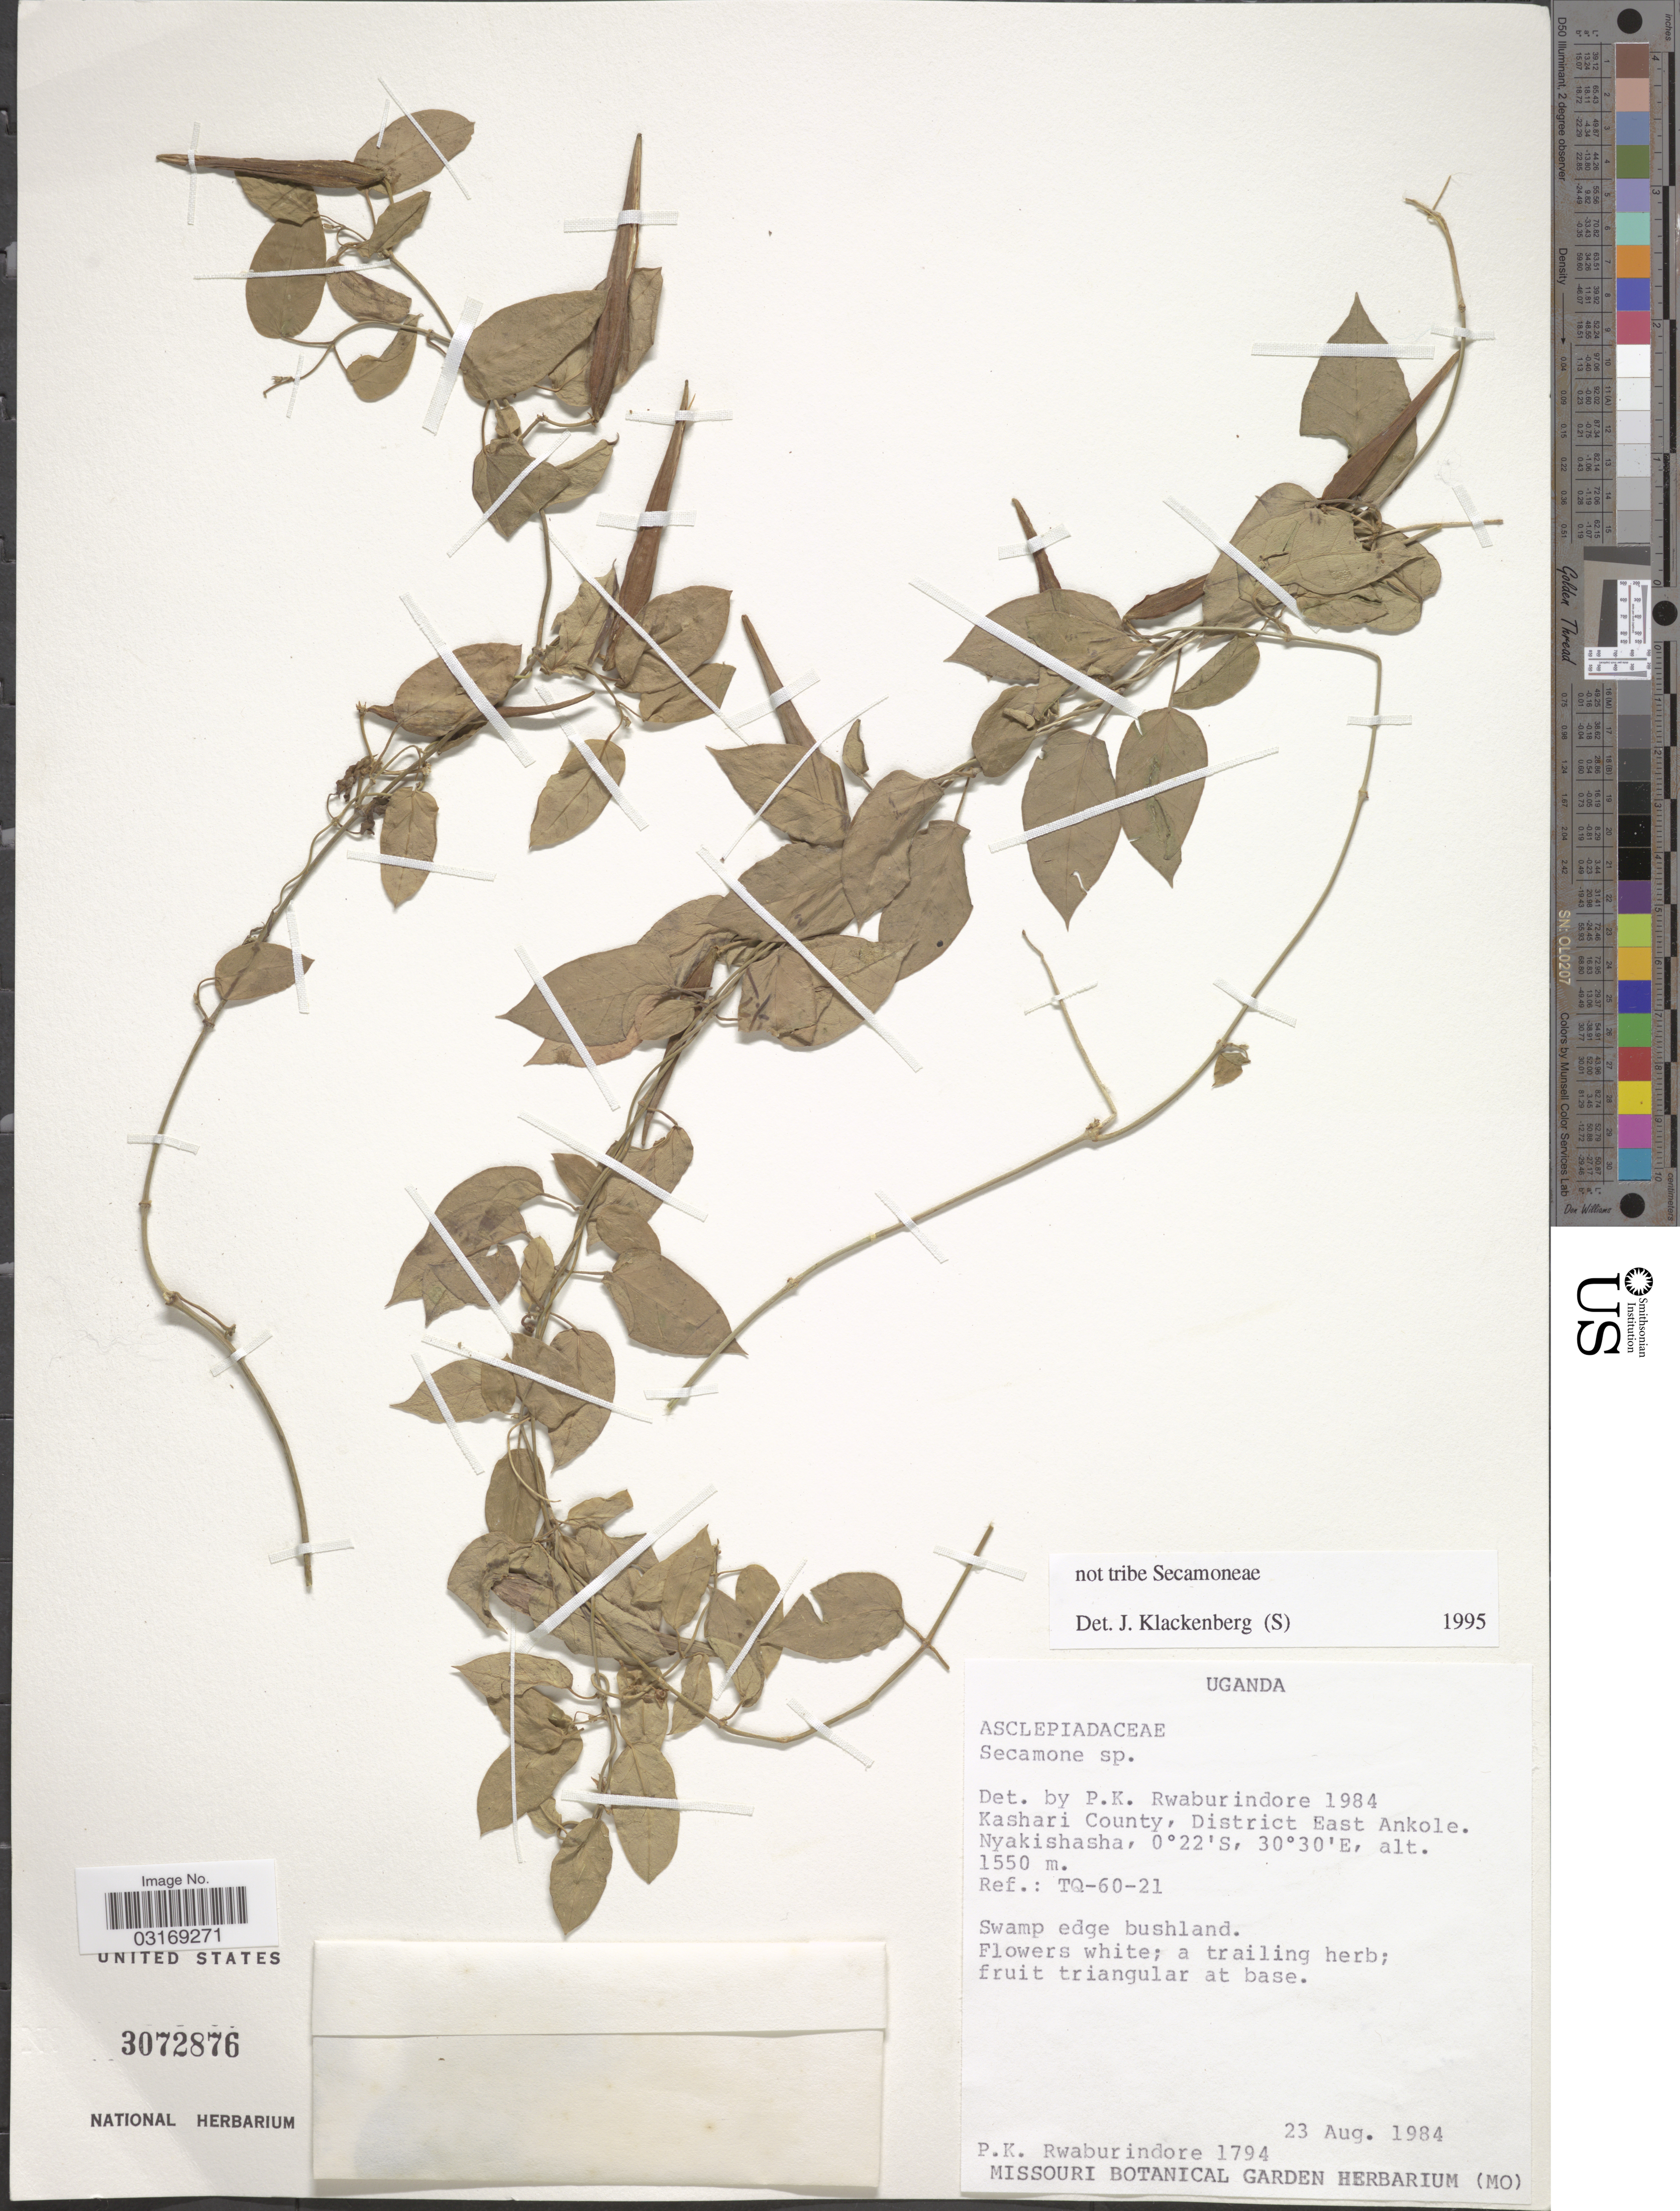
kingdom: Plantae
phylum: Tracheophyta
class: Magnoliopsida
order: Gentianales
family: Apocynaceae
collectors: P. Rwaburindore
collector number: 1794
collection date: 1984-08-23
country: Uganda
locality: Kashari County, District East Ankole. Nyakishasha. Ref.:TQ-60-21.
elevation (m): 1550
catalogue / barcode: US 3072876